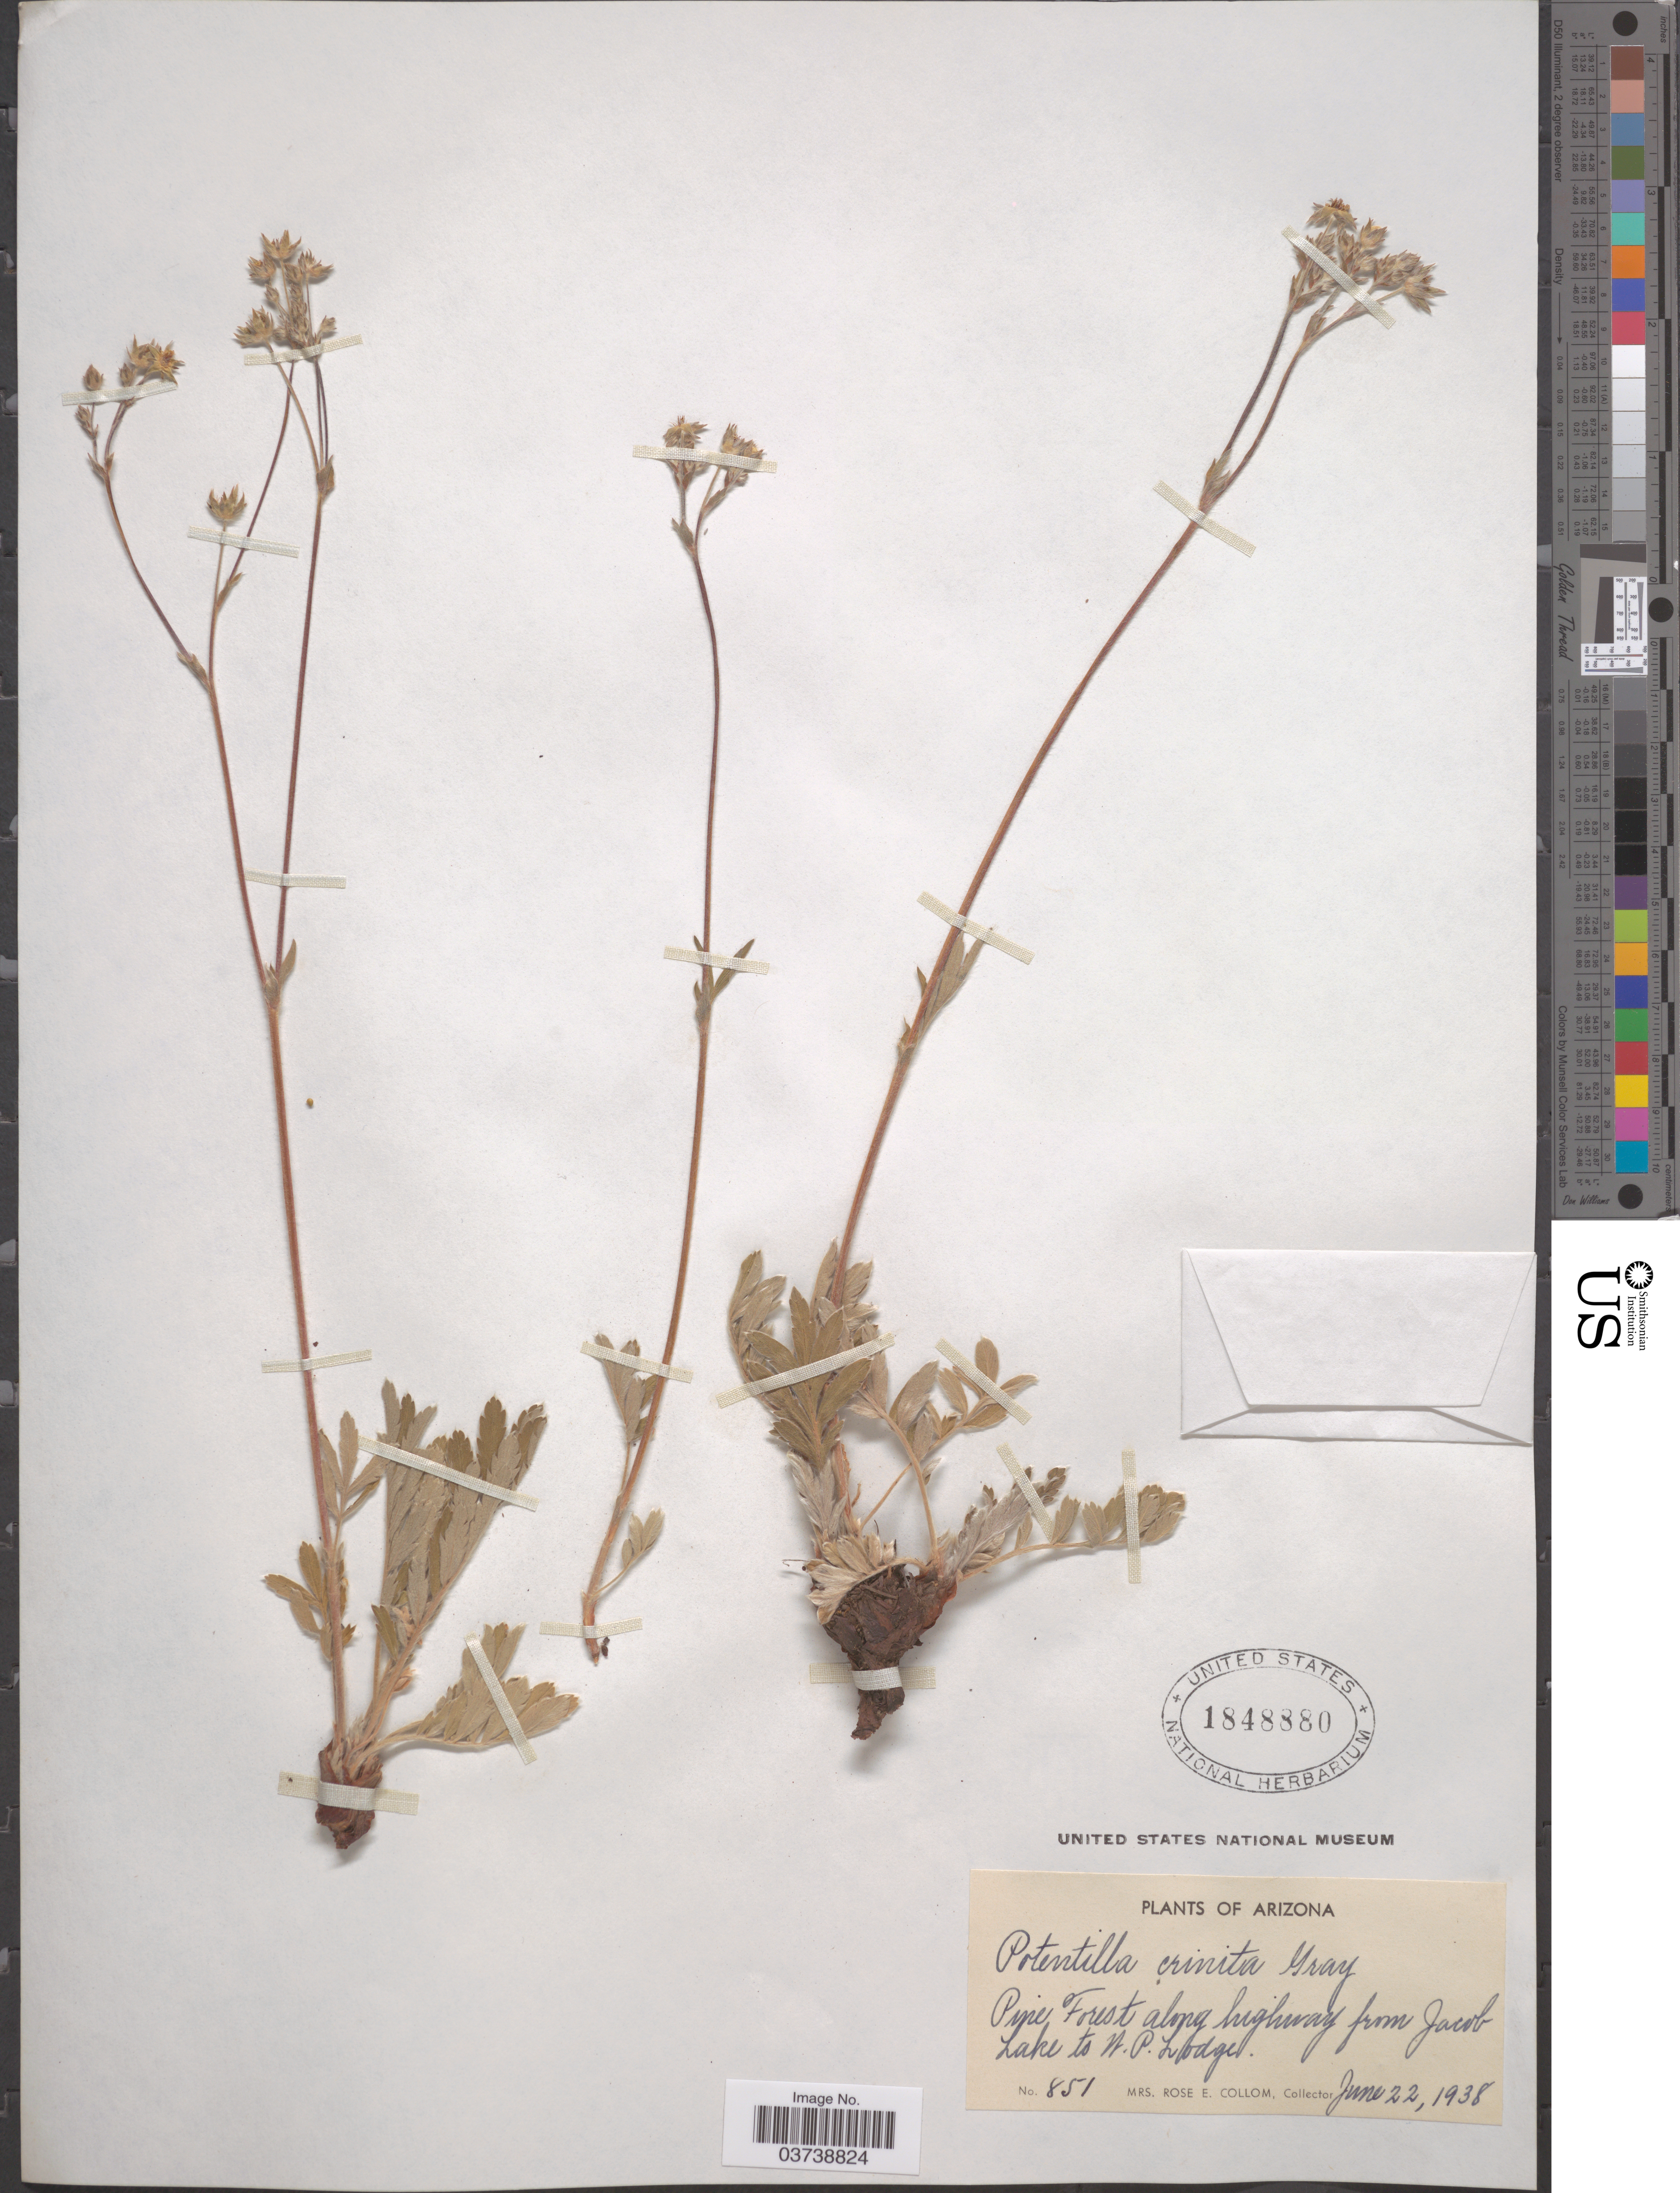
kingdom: Plantae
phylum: Tracheophyta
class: Magnoliopsida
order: Rosales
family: Rosaceae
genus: Potentilla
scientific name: Potentilla crinita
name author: A. Gray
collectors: R. E. Collom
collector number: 851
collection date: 1938-06-22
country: United States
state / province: Arizona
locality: Pine Forest along highway from Jacob Lake to N. P. Lodge.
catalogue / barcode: US 1848880